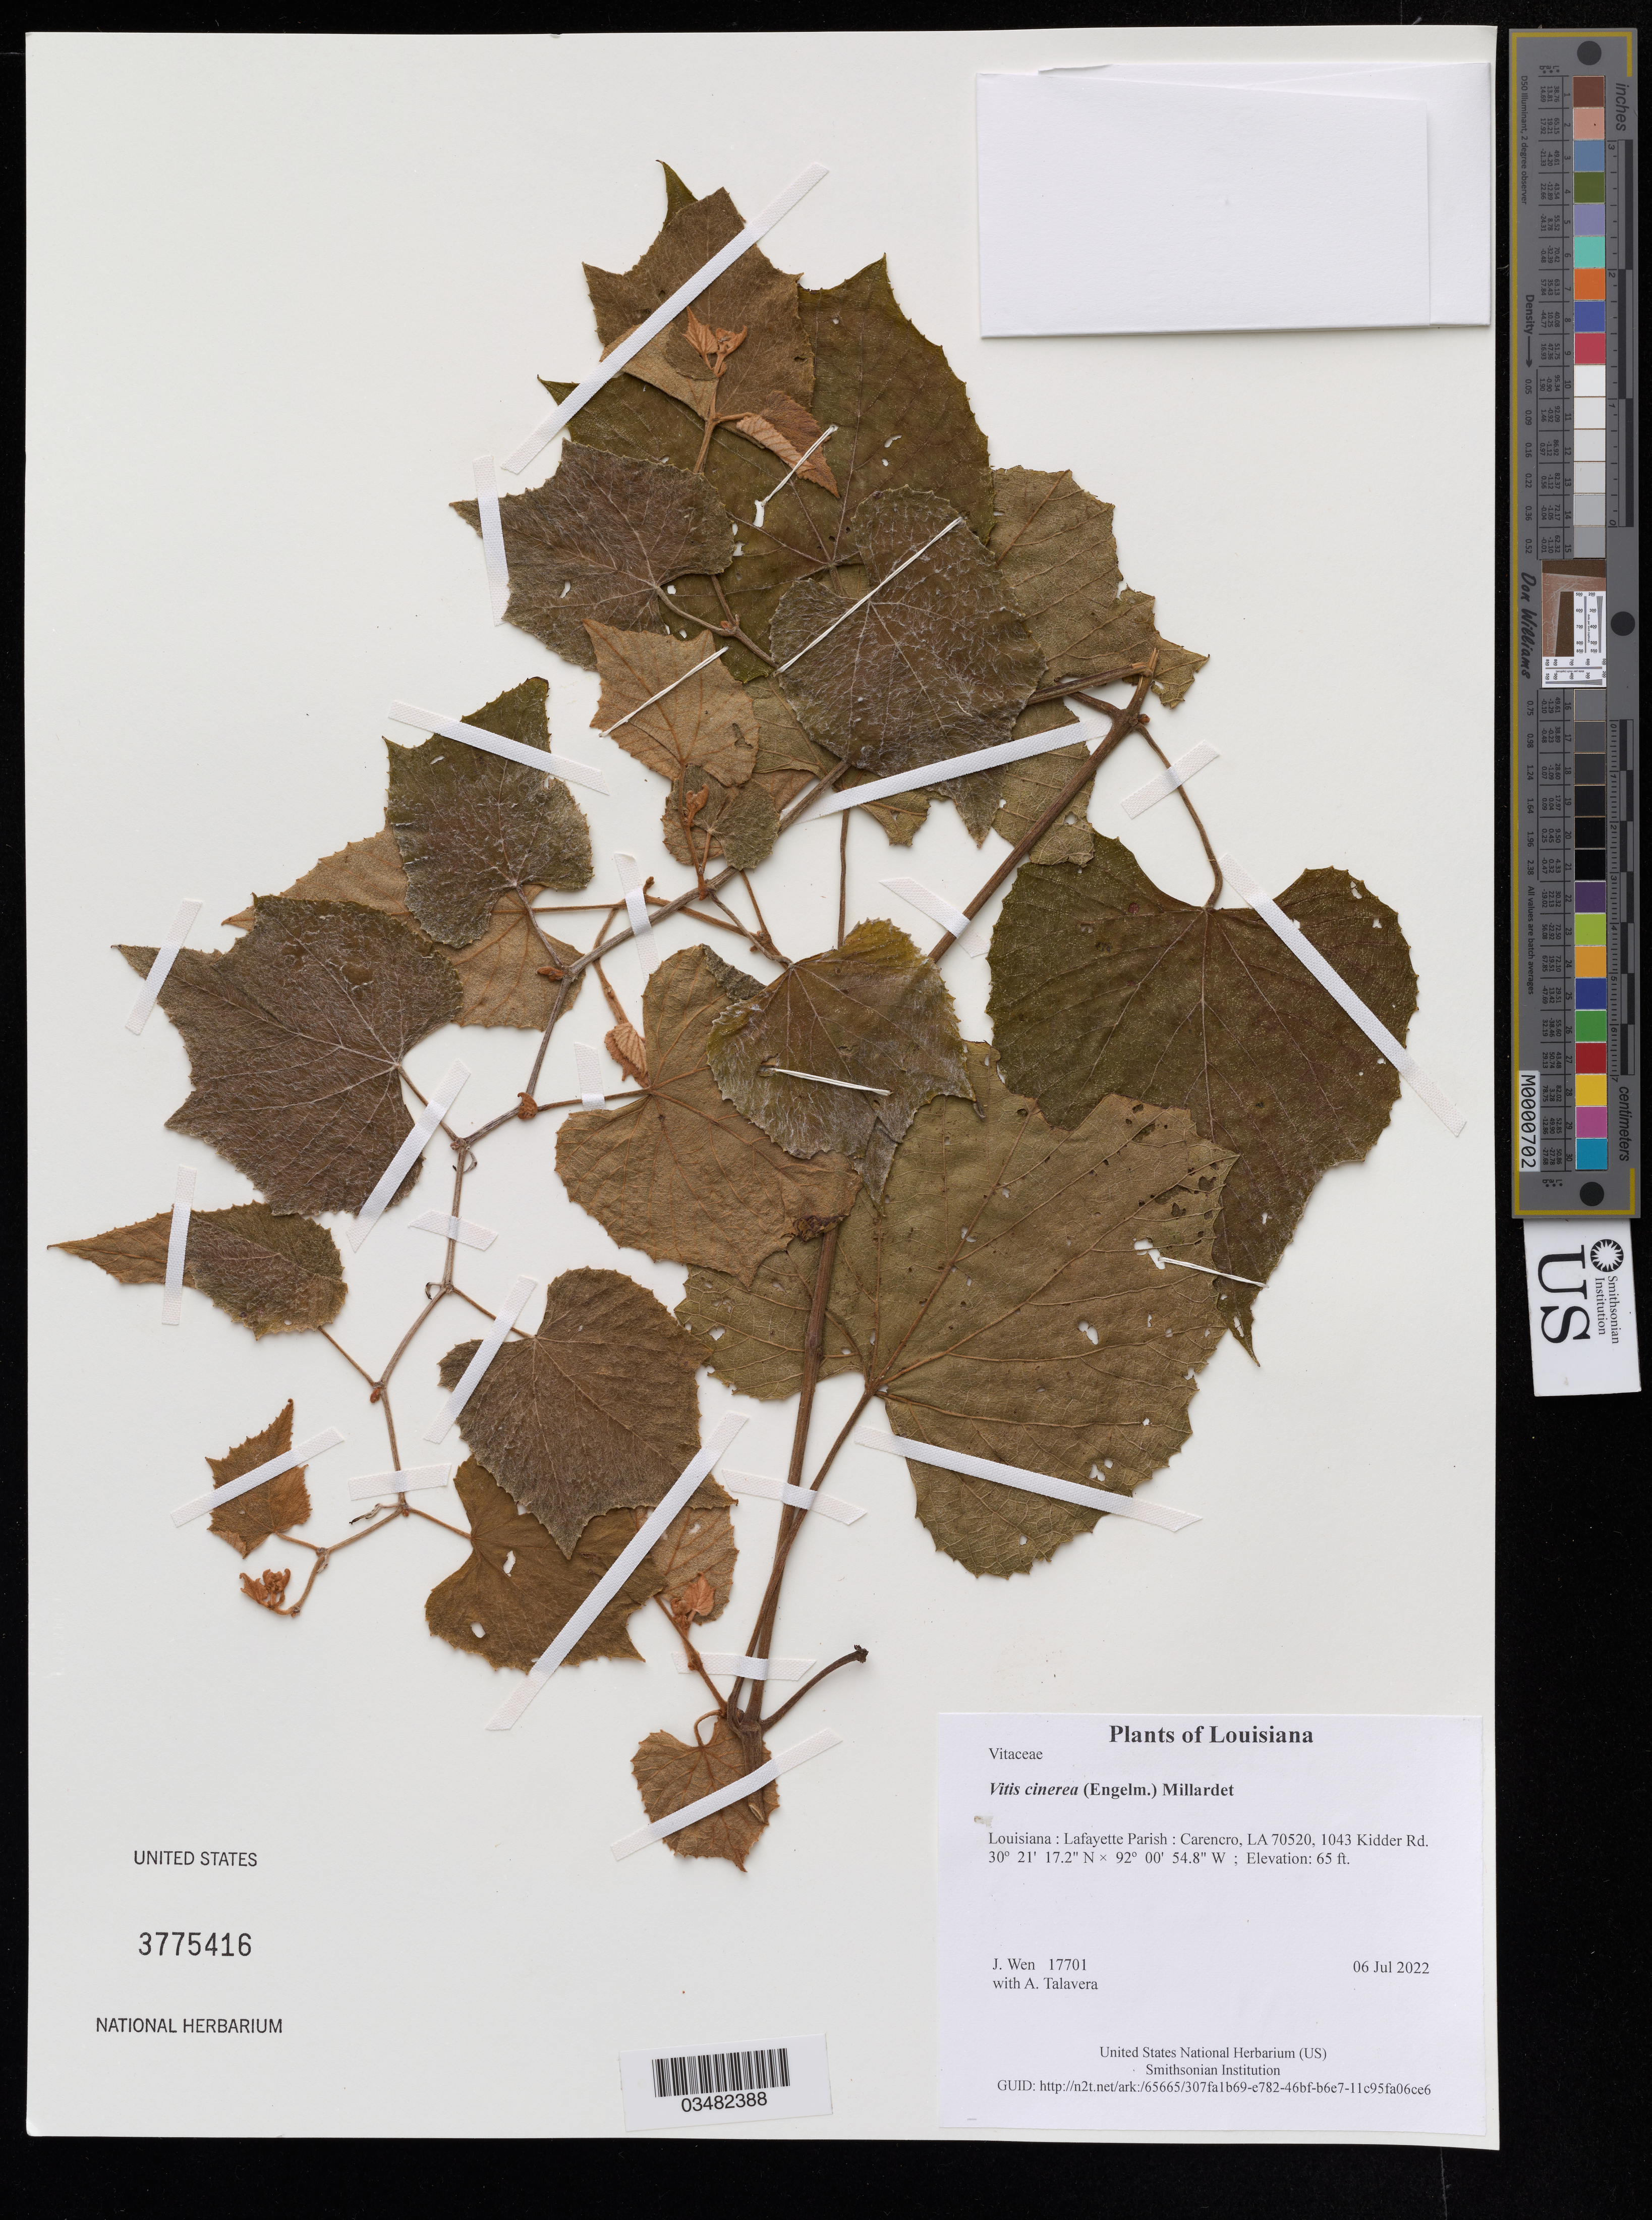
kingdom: Plantae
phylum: Tracheophyta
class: Magnoliopsida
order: Vitales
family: Vitaceae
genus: Vitis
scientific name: Vitis cinerea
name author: (Engelm.) Millardet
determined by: Wen, Jun, (BOT), Smithsonian Institution - National Museum of Natural History (UNITED STATES)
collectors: J. Wen & A. Talavera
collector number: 17701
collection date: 2022-07-06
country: United States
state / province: Louisiana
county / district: Lafayette Parish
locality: Carencro, LA 70520, 1043 Kidder Rd.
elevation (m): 20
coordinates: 30 21.286 N, 92 00.913 W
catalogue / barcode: US 3775416